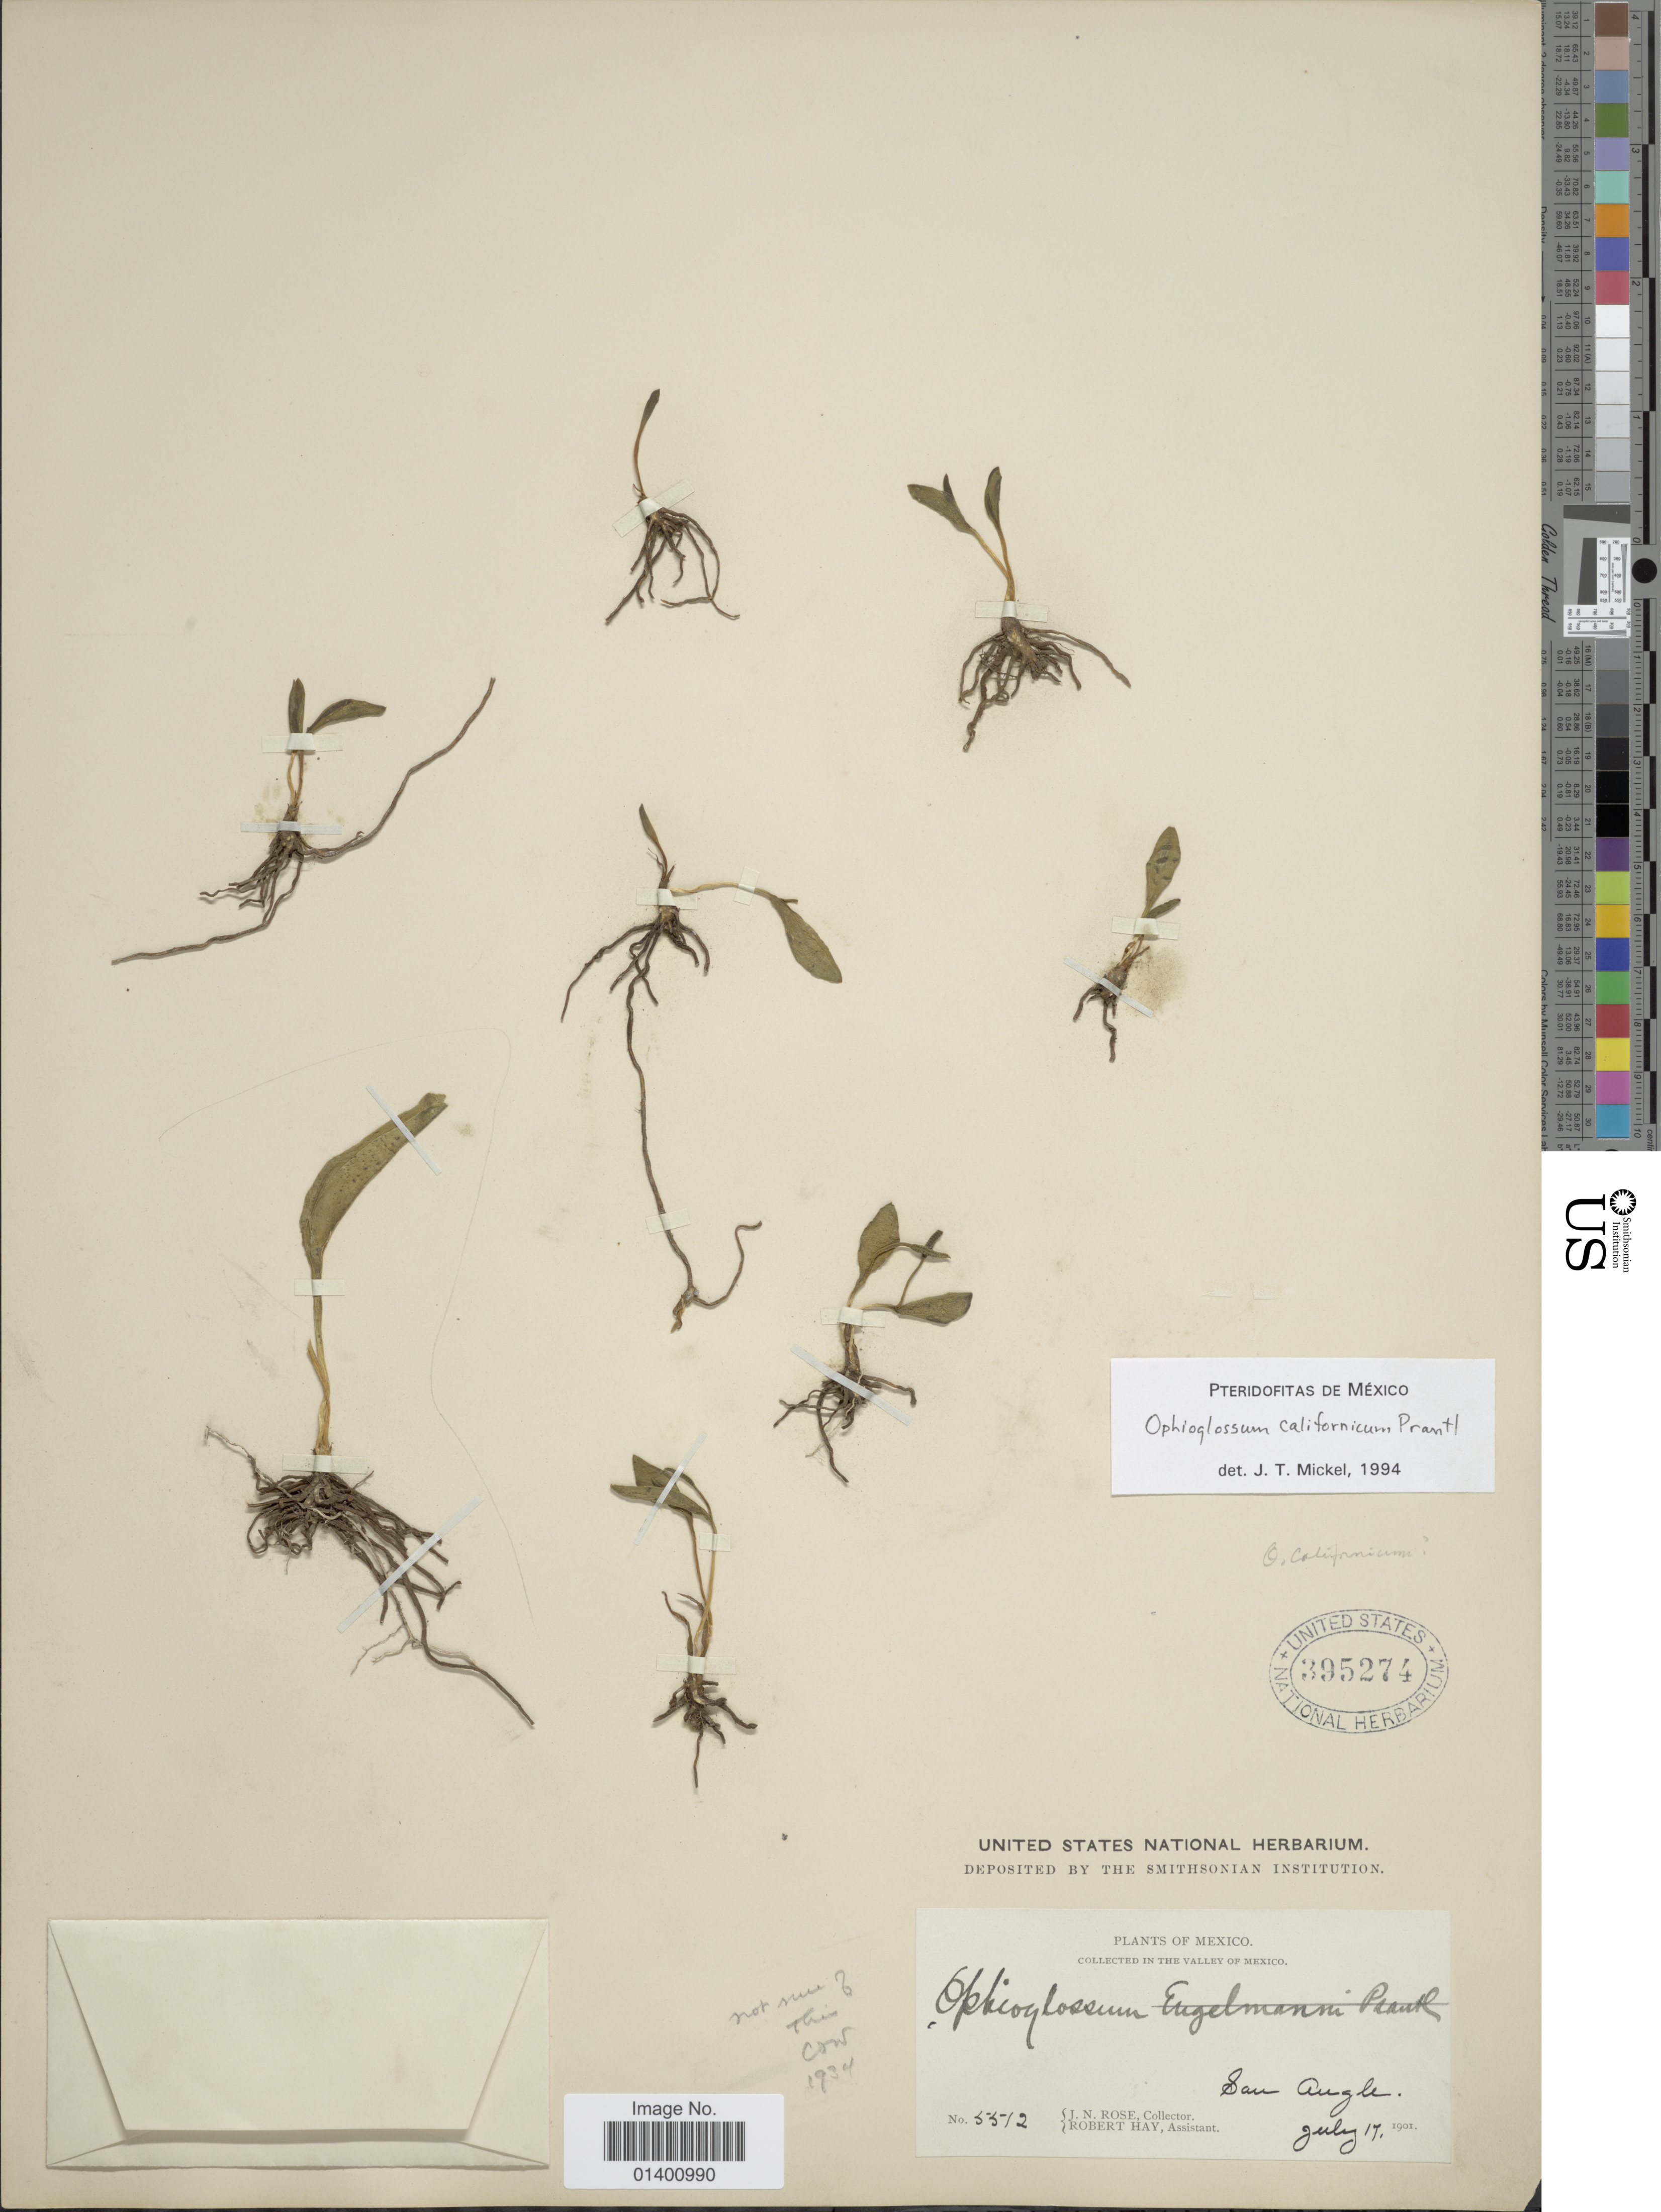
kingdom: Plantae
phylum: Tracheophyta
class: Polypodiopsida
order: Ophioglossales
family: Ophioglossaceae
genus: Ophioglossum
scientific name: Ophioglossum californicum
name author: Prantl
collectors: J. N. Rose & R. H. Hay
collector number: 5512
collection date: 1901-07-17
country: Mexico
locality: Valley of Mexico, San Angle [Angel]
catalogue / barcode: US 395274